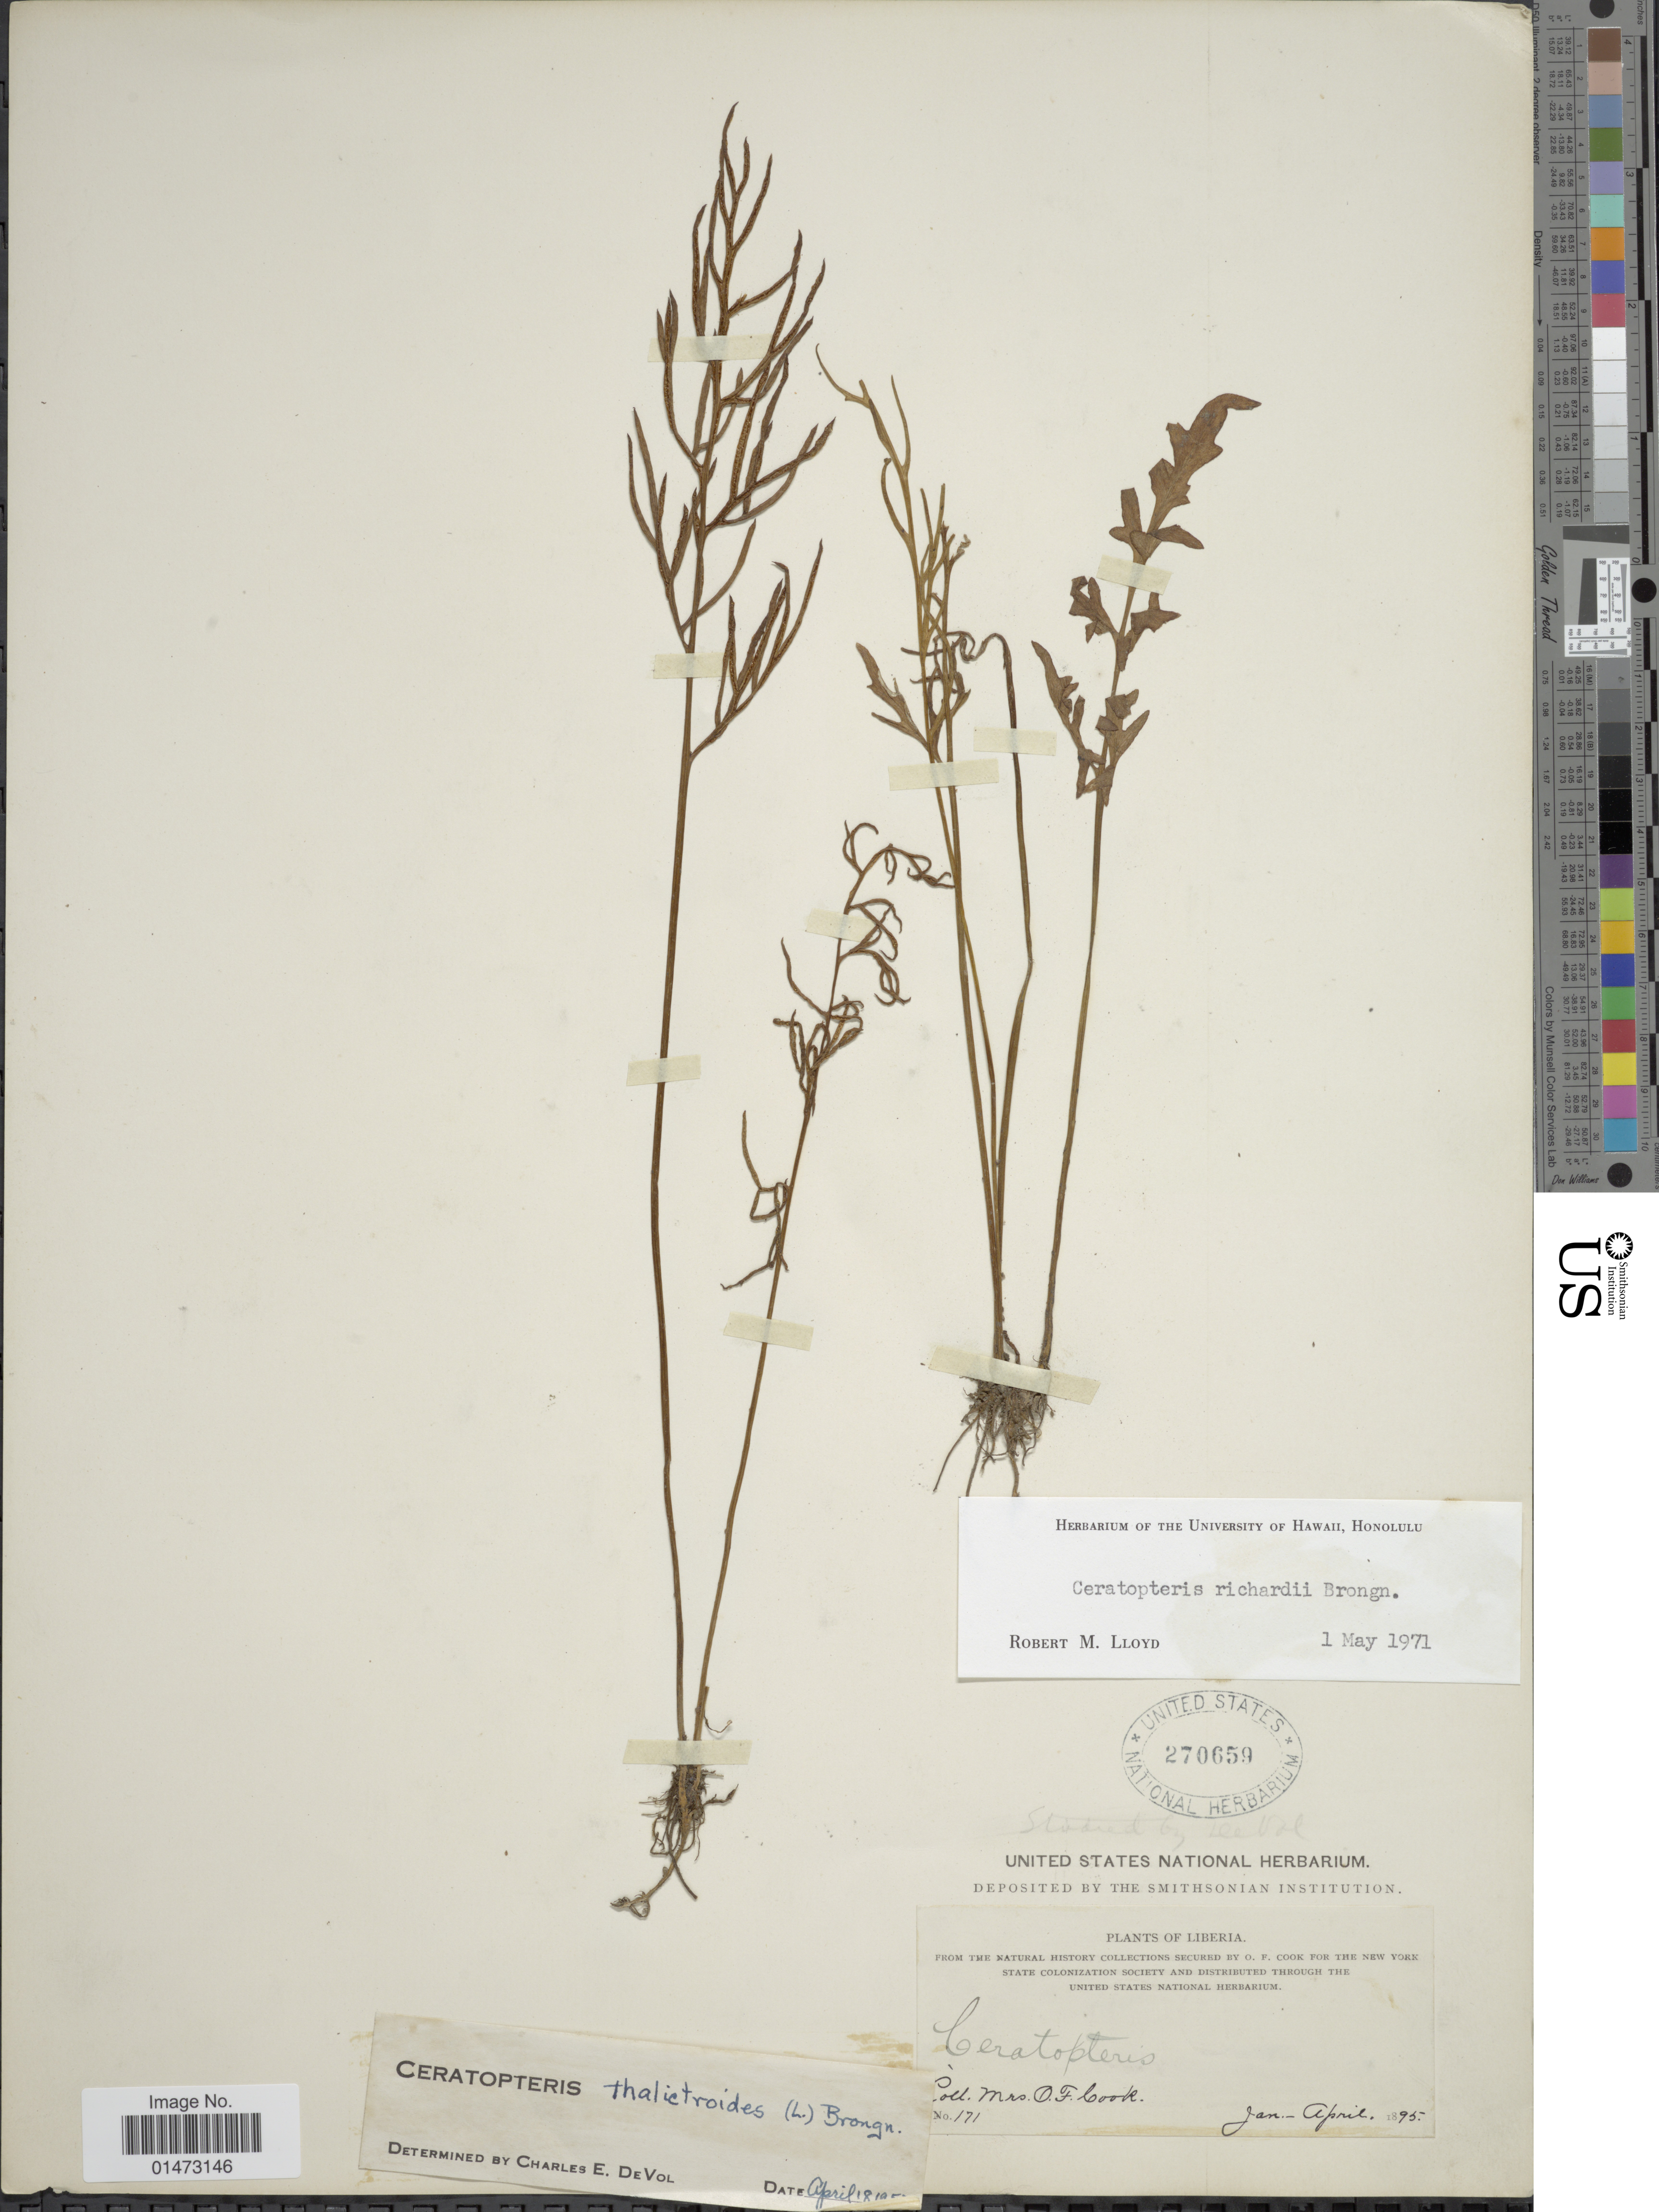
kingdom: Plantae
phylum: Tracheophyta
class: Polypodiopsida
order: Polypodiales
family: Pteridaceae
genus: Ceratopteris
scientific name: Ceratopteris richardii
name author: Brongn.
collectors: Alice C. Cook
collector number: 171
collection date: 1895-01/1895-04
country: Liberia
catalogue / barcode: US 270659